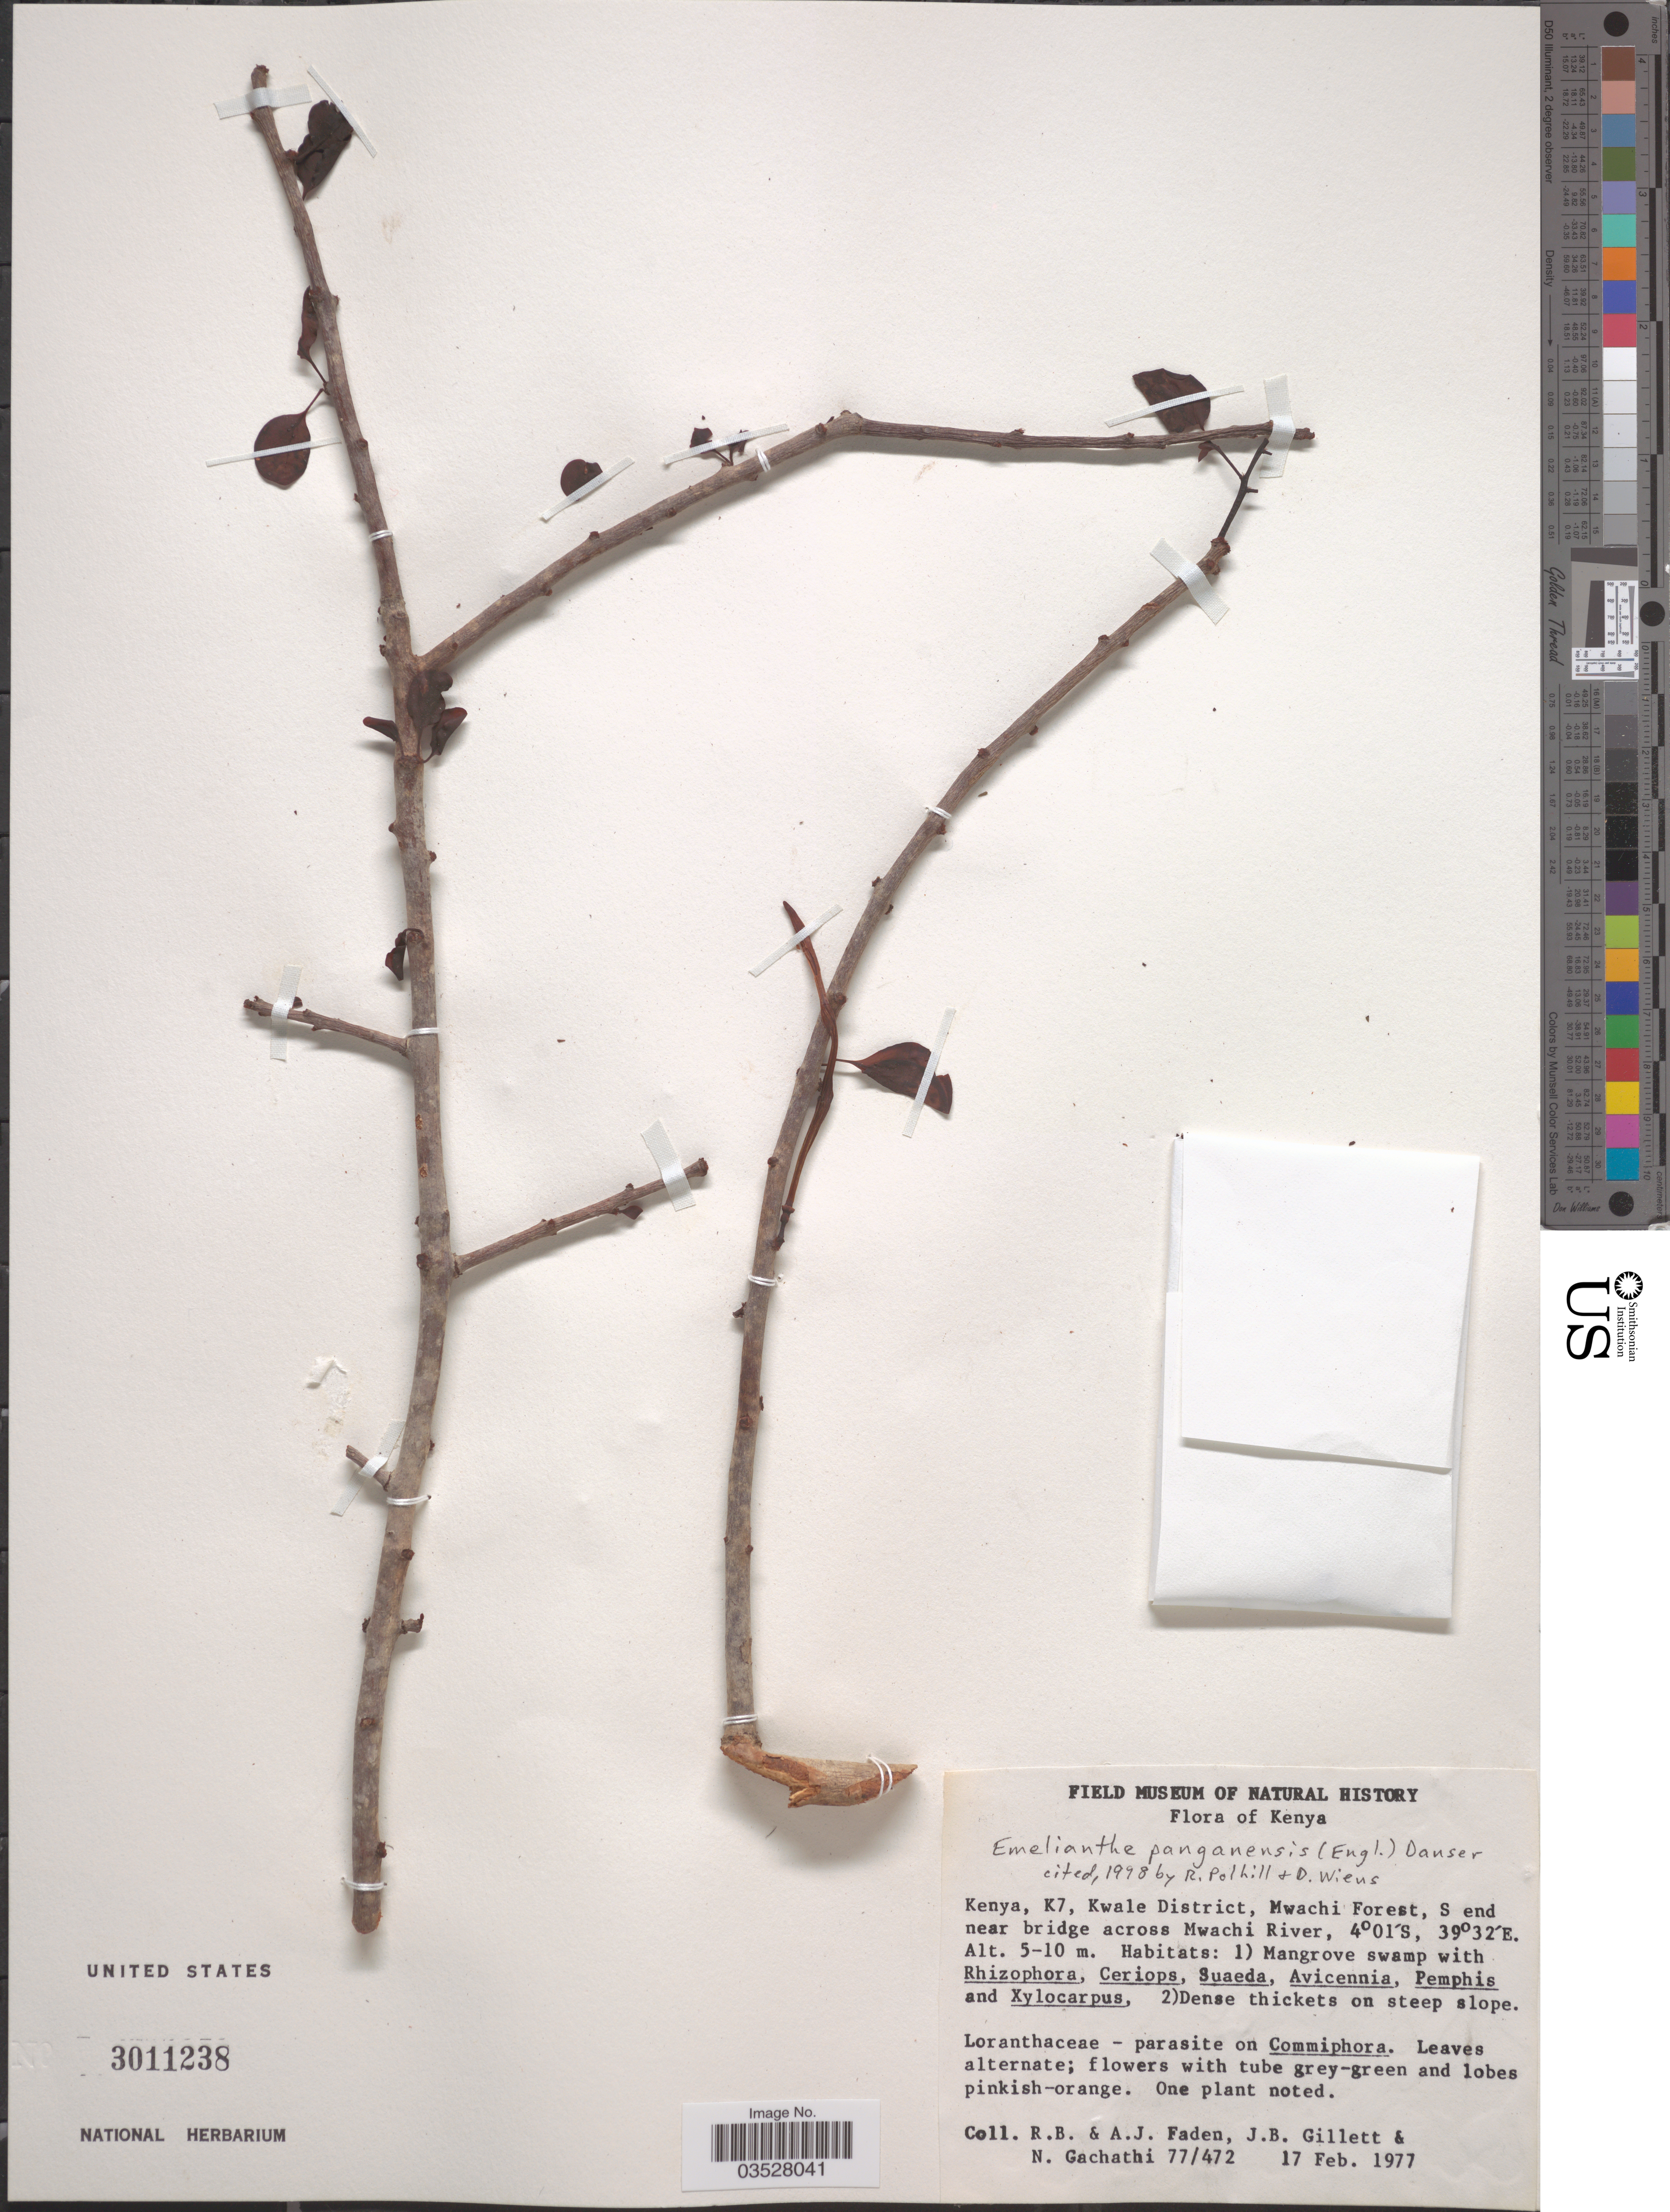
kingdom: Plantae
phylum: Tracheophyta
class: Magnoliopsida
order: Santalales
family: Loranthaceae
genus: Emelianthe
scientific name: Emelianthe panganensis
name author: (Engl.) Danser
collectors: R. B. Faden, A. J. Faden, J. B. Gillett & N. Gachathi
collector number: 77/472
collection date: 1977-02-17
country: Kenya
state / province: Kwale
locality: K7, Kwale District, Mwachi Forest, S end near bridge across Mwachi River.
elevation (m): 5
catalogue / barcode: US 3011238